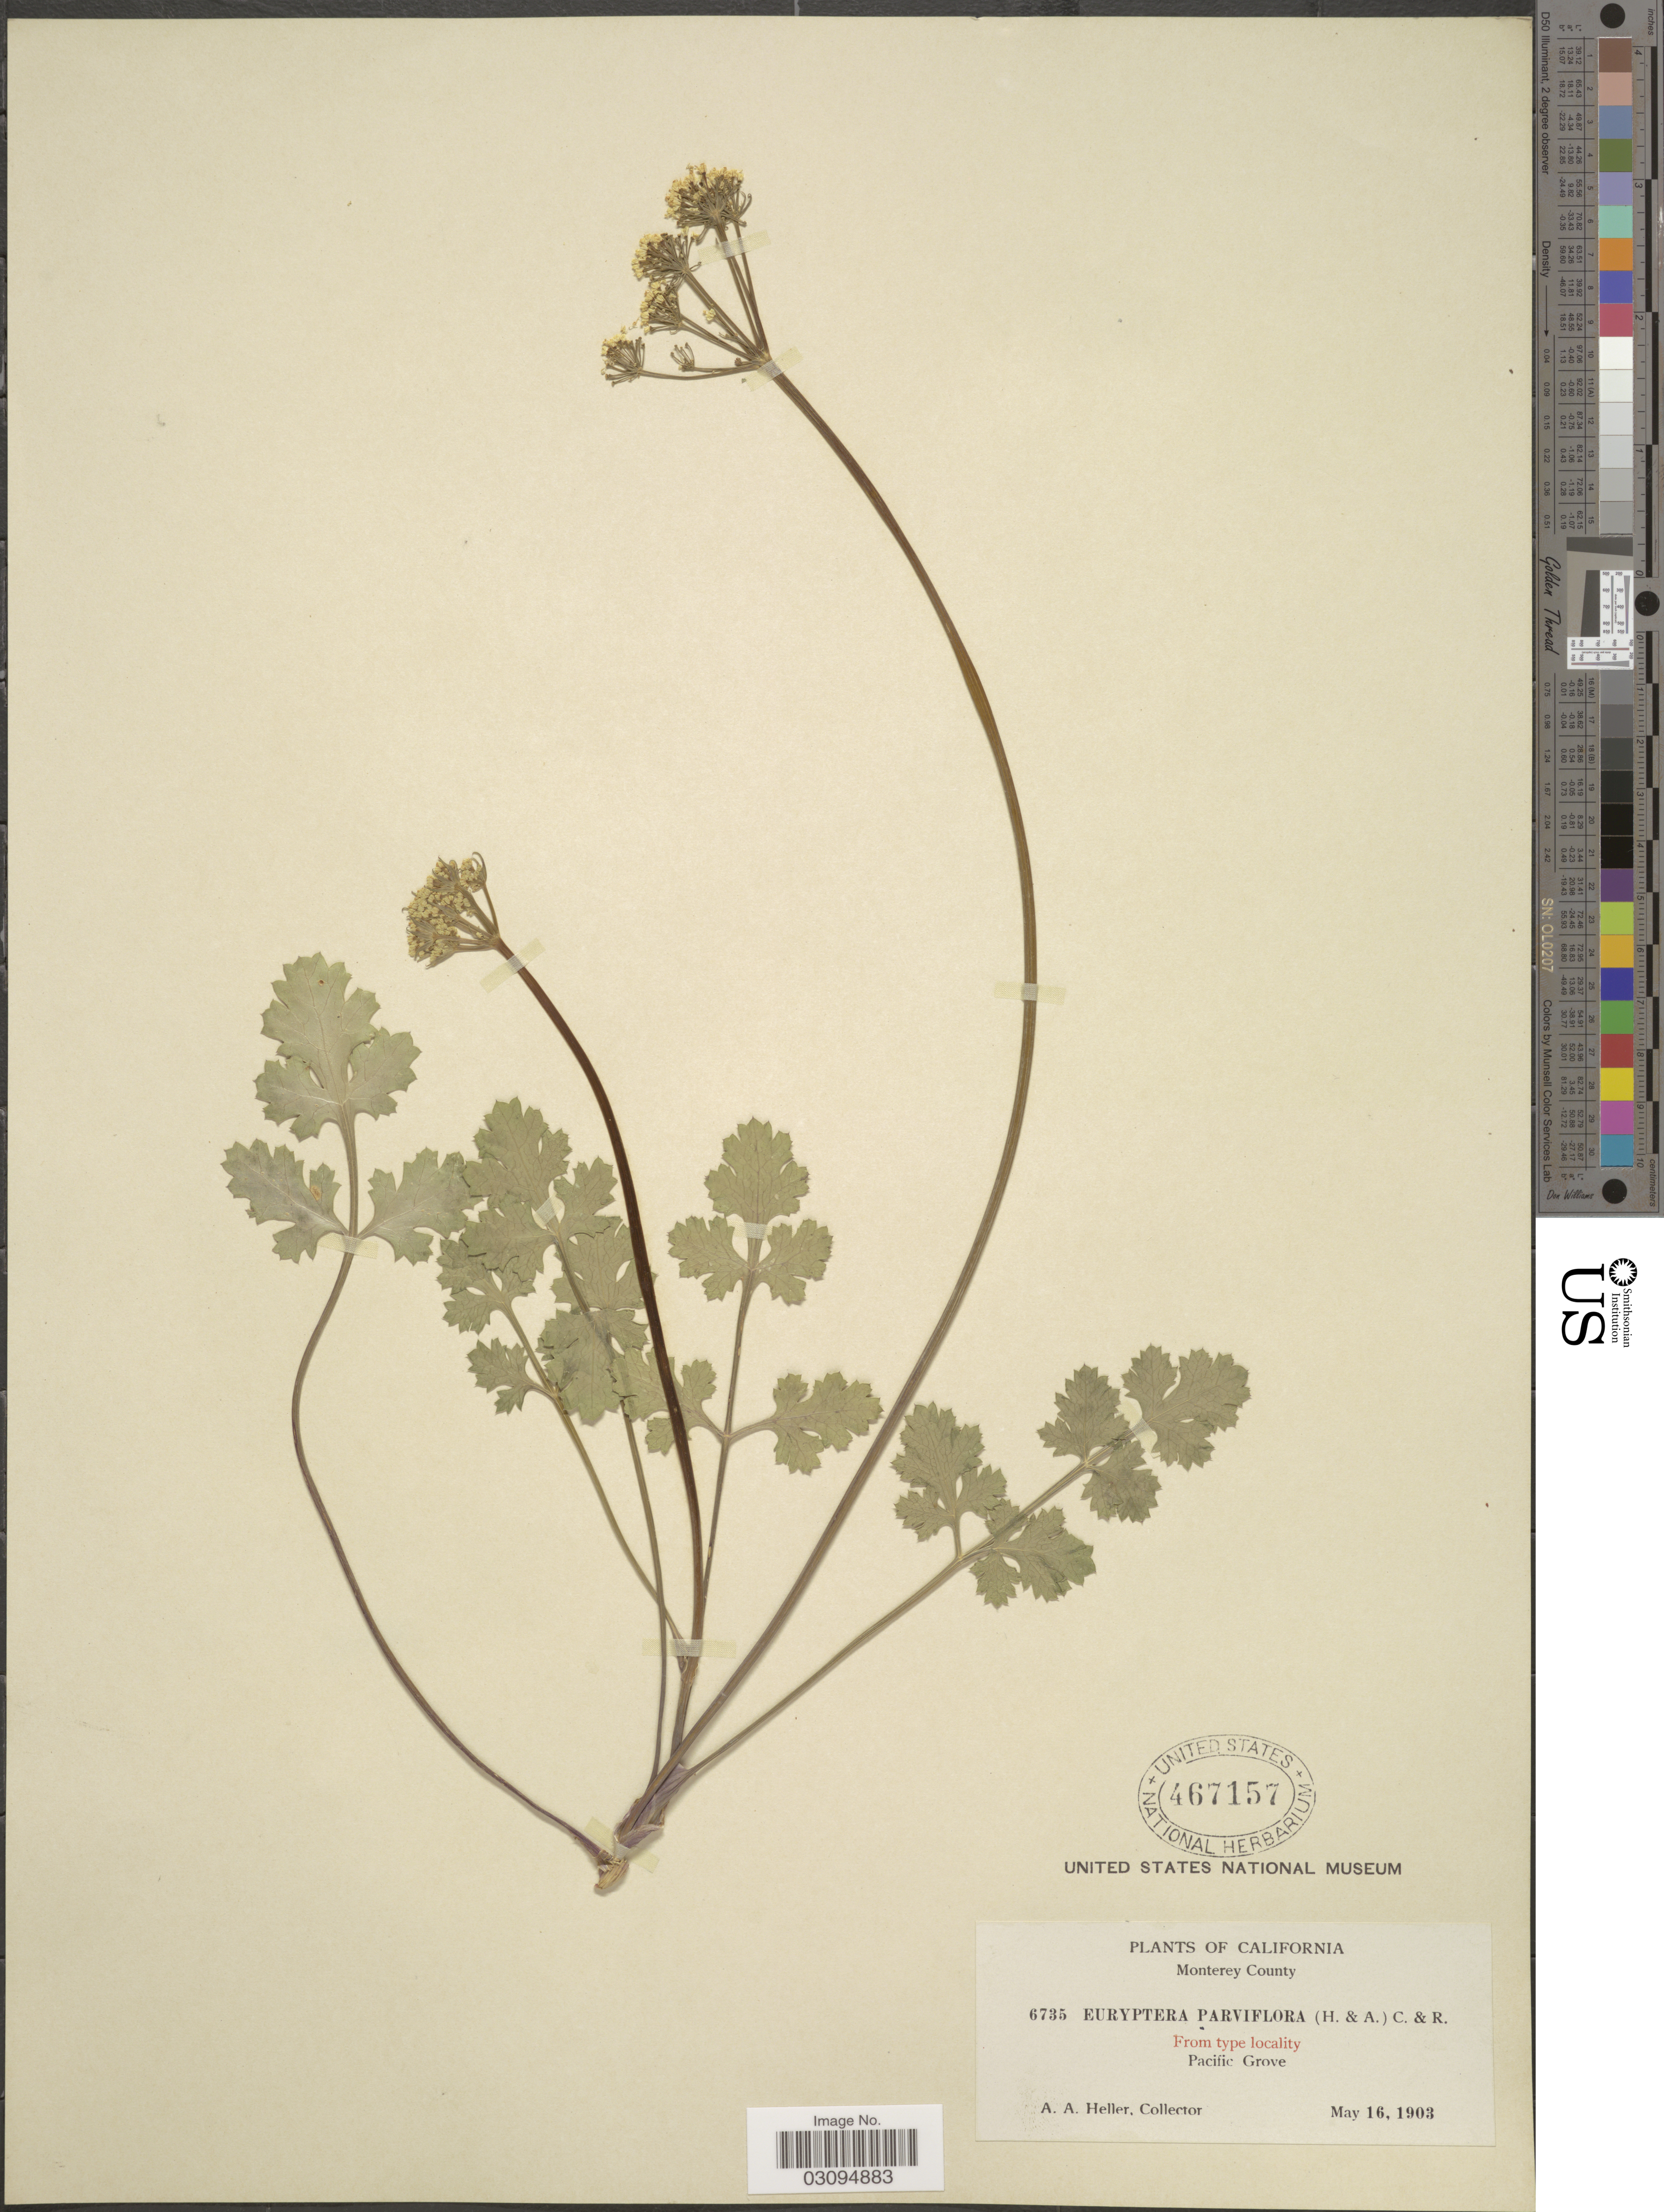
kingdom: Plantae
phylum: Tracheophyta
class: Magnoliopsida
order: Apiales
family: Apiaceae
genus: Lomatium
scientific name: Lomatium parvifolium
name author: (Hook. & Arn.) Jeps.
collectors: A. A. Heller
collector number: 6735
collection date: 1903-05-16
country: United States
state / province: California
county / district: Monterey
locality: Monterey County, Pacific Grove.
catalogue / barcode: US 467157